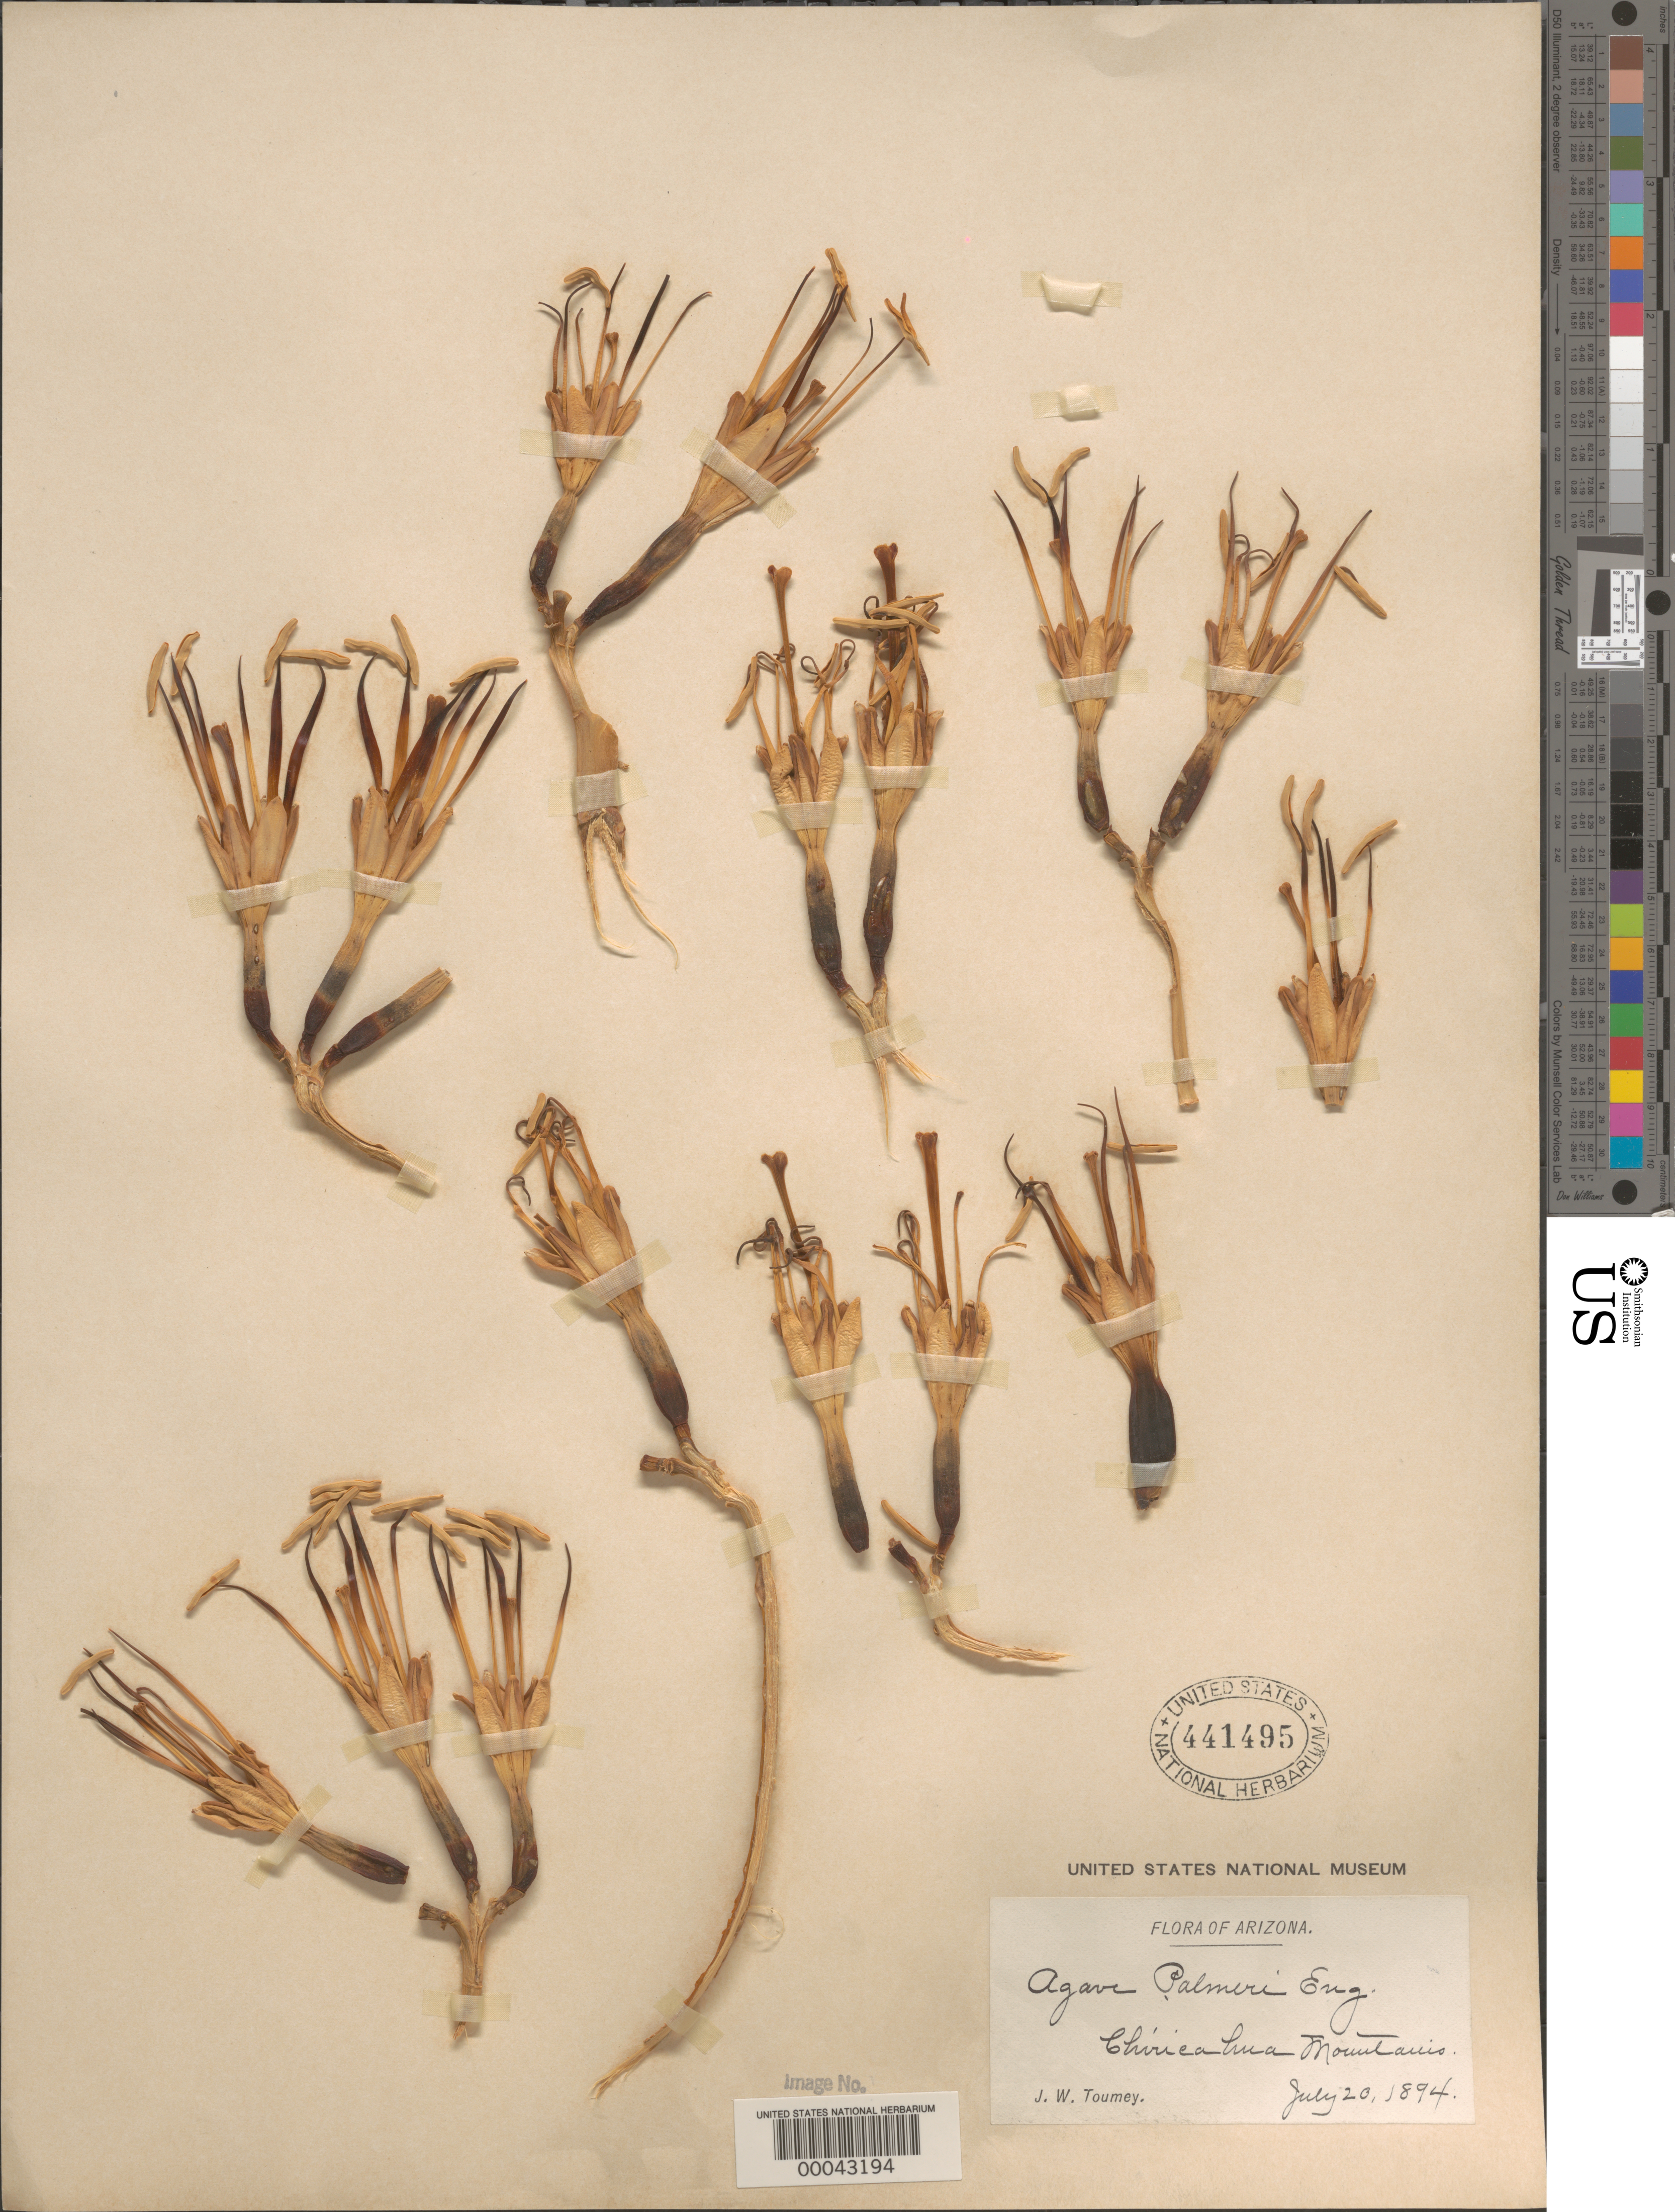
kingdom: Plantae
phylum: Tracheophyta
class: Liliopsida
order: Asparagales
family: Asparagaceae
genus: Agave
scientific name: Agave palmeri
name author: Engelm.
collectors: J. W. Toumey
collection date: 1894-07-20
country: United States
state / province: Arizona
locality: Chiricahua Mountains.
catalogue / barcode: US 441495